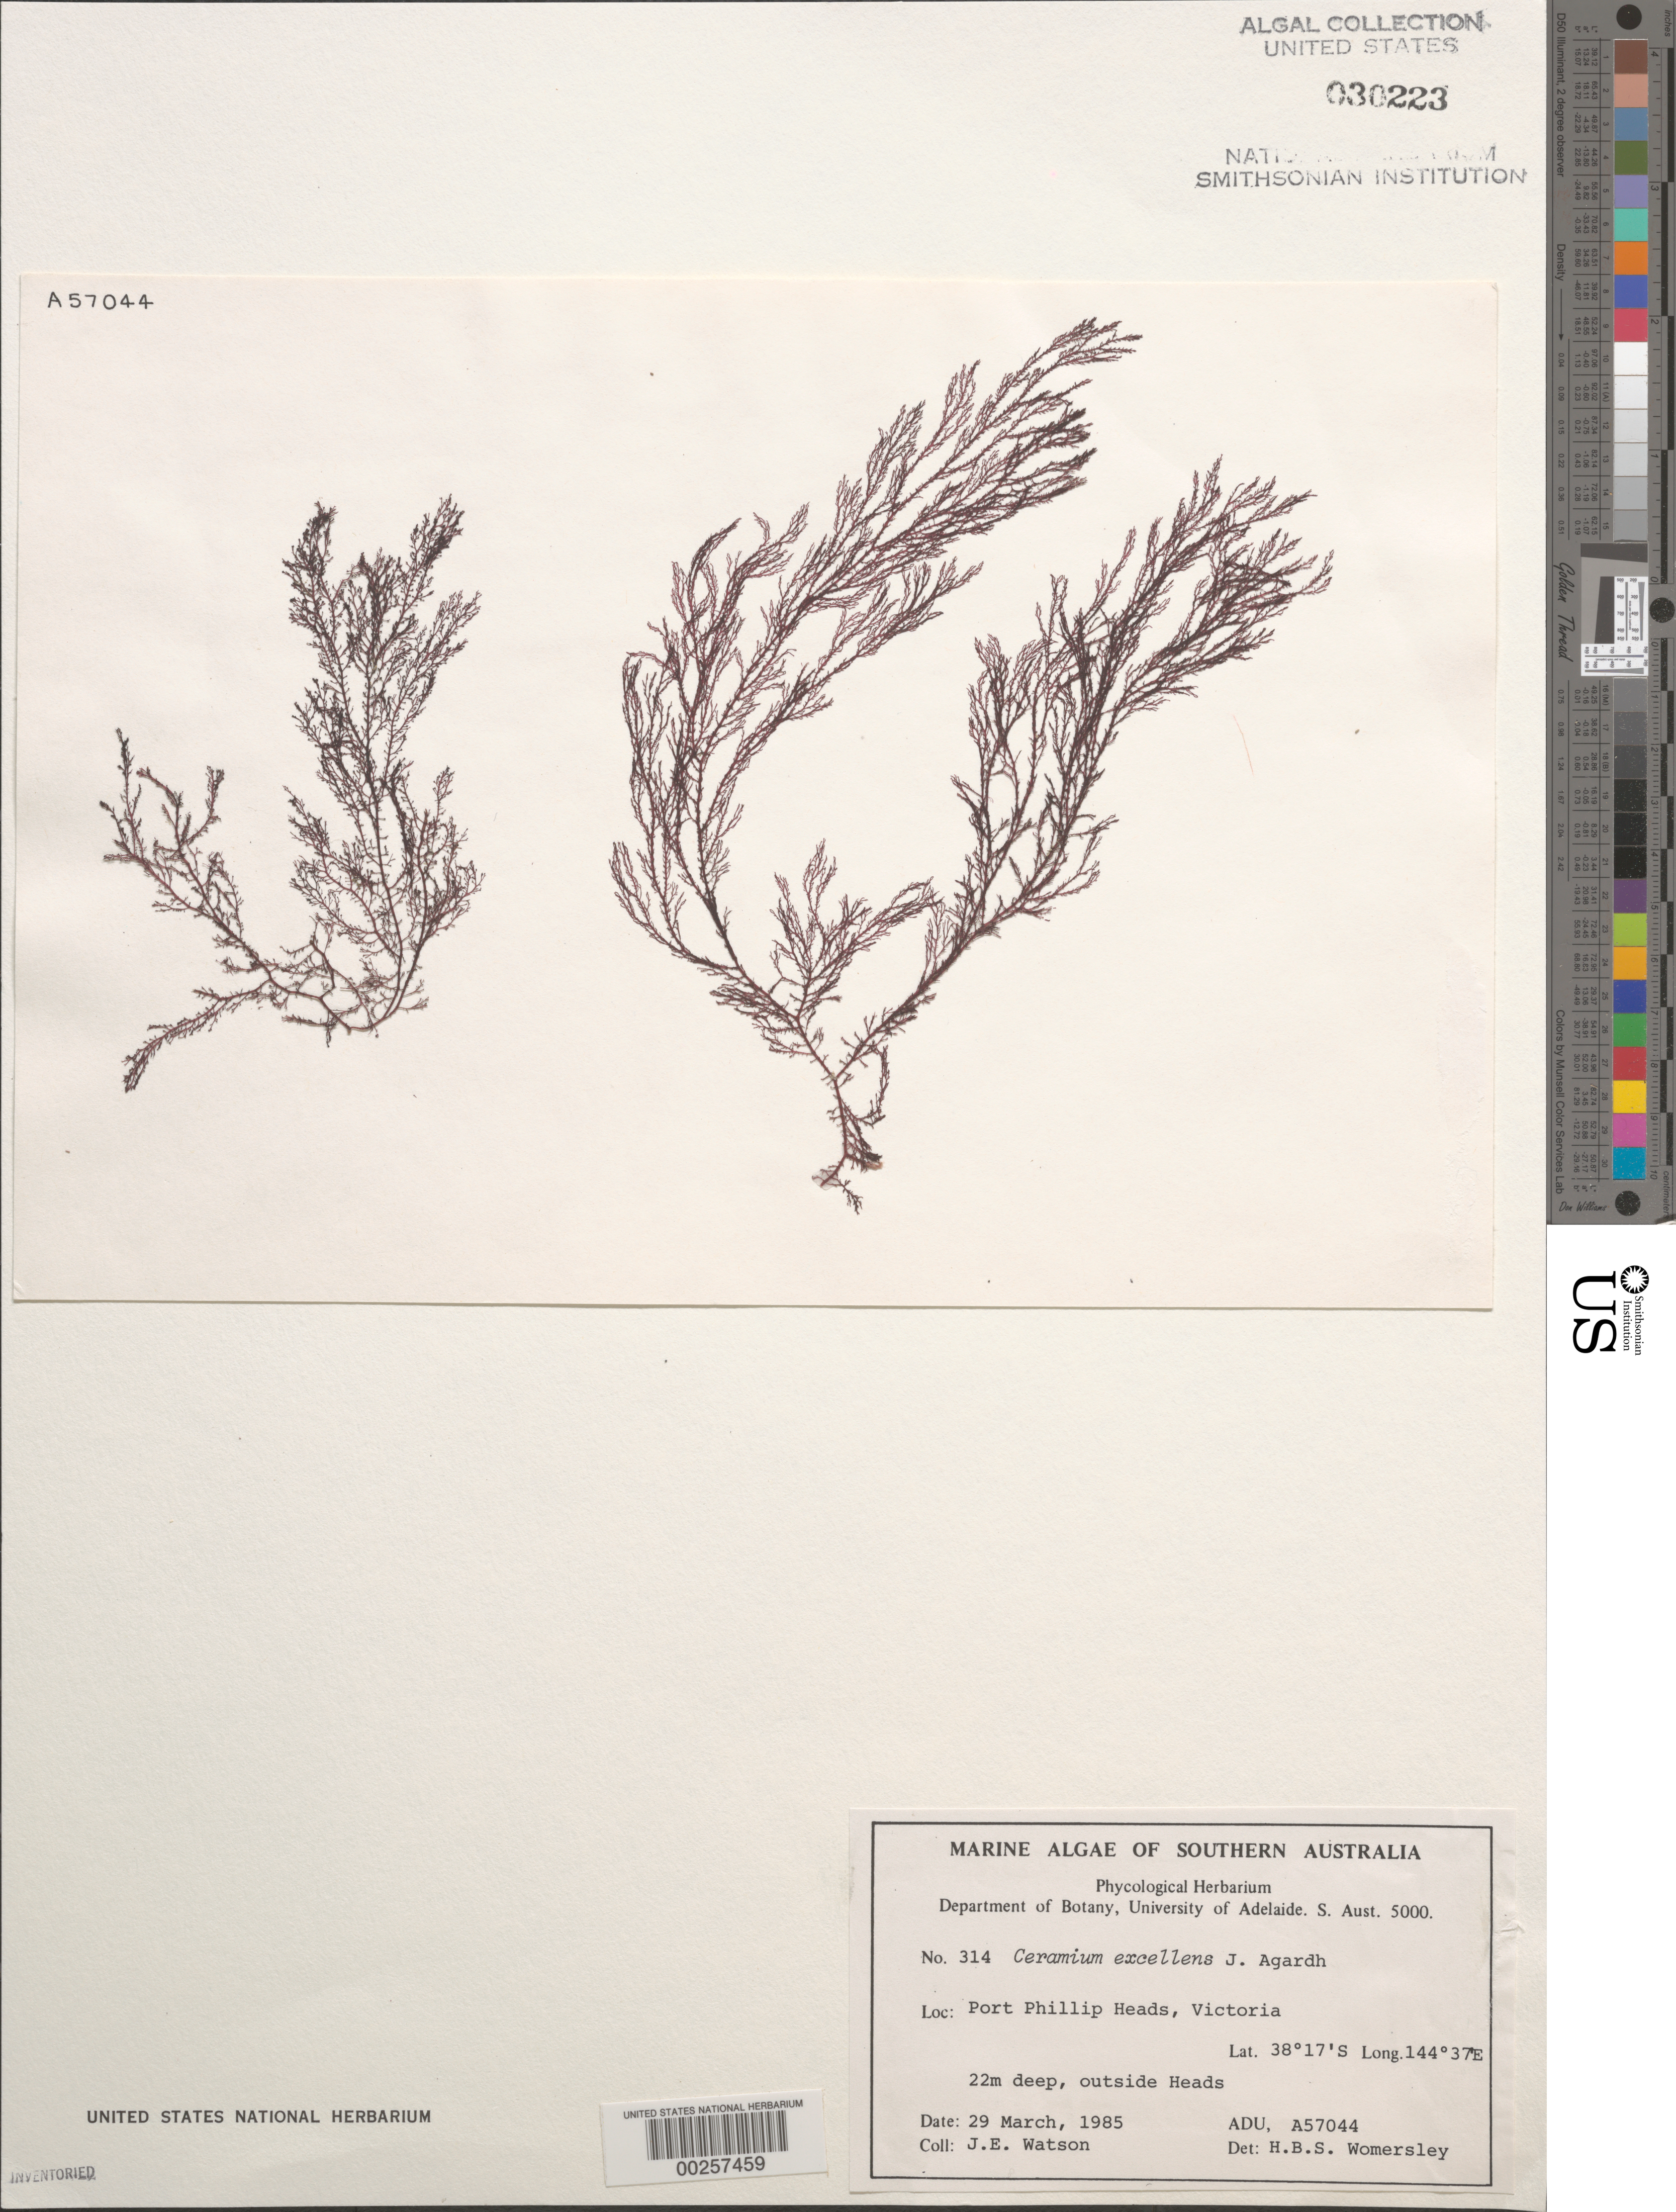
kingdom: Plantae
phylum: Rhodophyta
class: Florideophyceae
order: Ceramiales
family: Ceramiaceae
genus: Ceramium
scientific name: Ceramium excellens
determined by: Womersley, H. B. S.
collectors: J. E. Watson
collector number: ADU A57044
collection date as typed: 29 Mar 1985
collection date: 1985-03-29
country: Australia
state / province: Victoria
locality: Port phillip heads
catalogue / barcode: US 30223